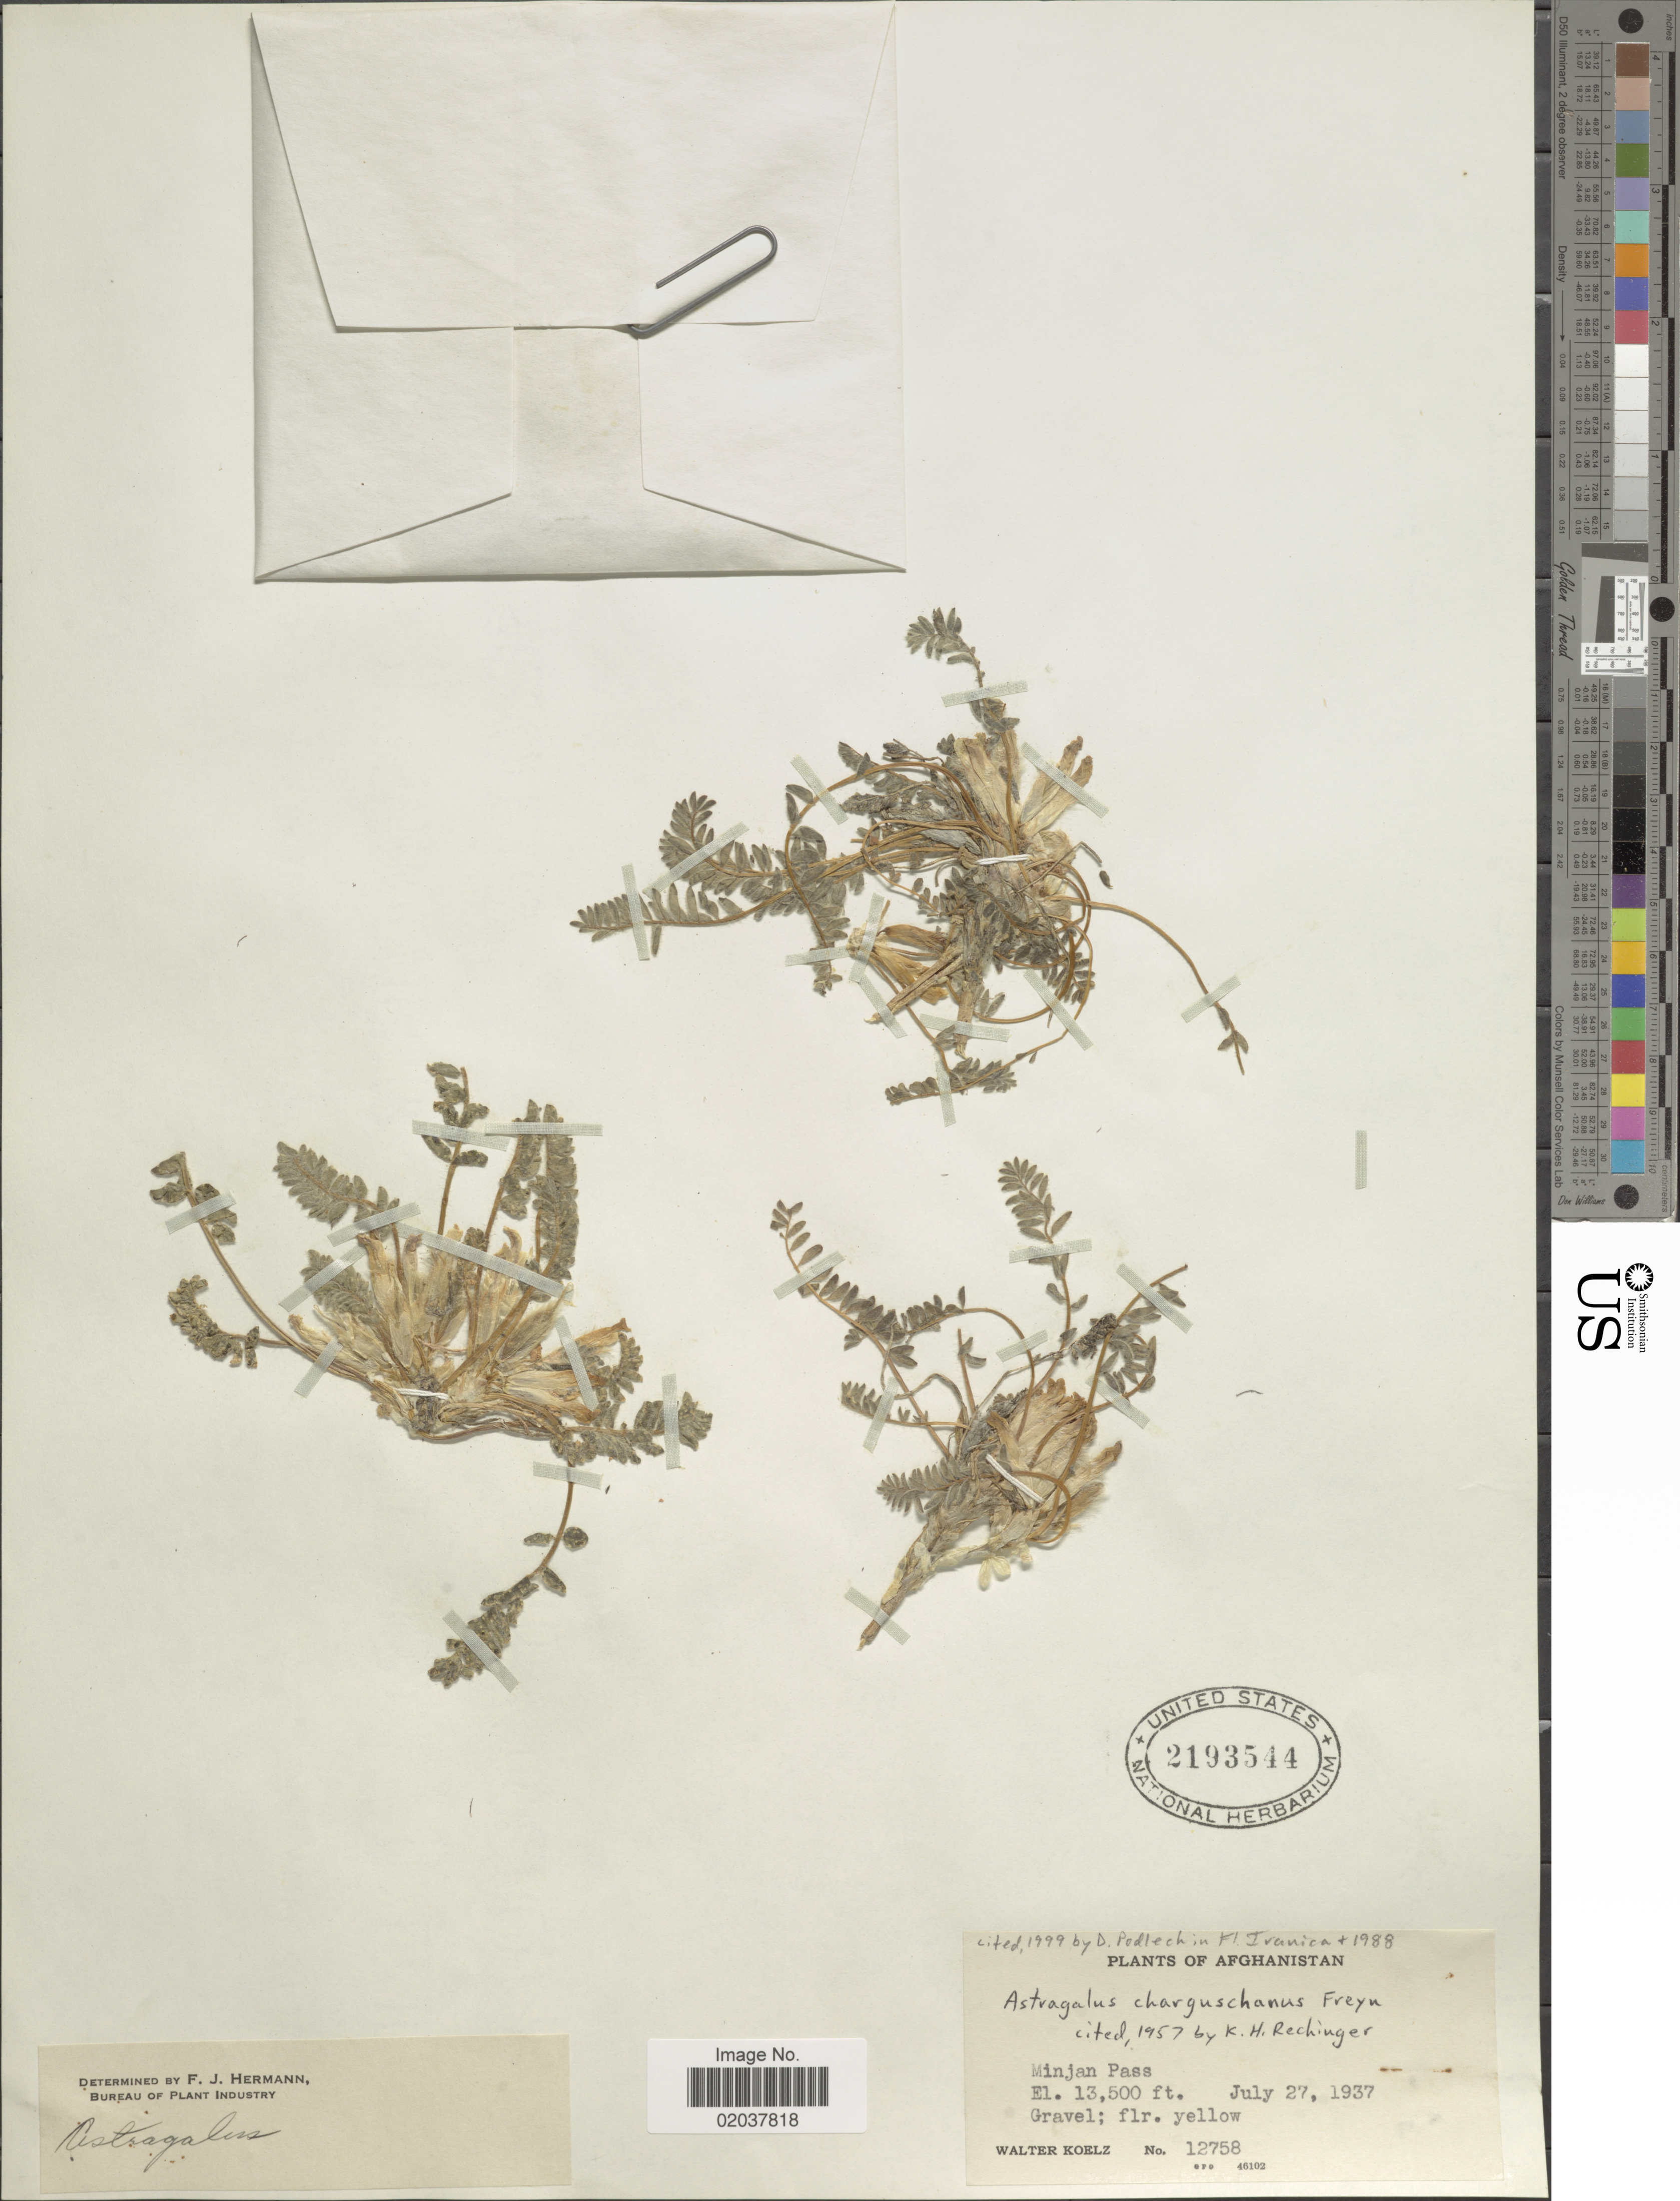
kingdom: Plantae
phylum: Tracheophyta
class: Magnoliopsida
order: Fabales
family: Fabaceae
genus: Astragalus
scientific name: Astragalus charguschanus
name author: Freyn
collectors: W. N. Koelz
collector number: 12758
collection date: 1937-07-27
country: Afghanistan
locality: Minjan Pass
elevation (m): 4115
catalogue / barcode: US 2193544